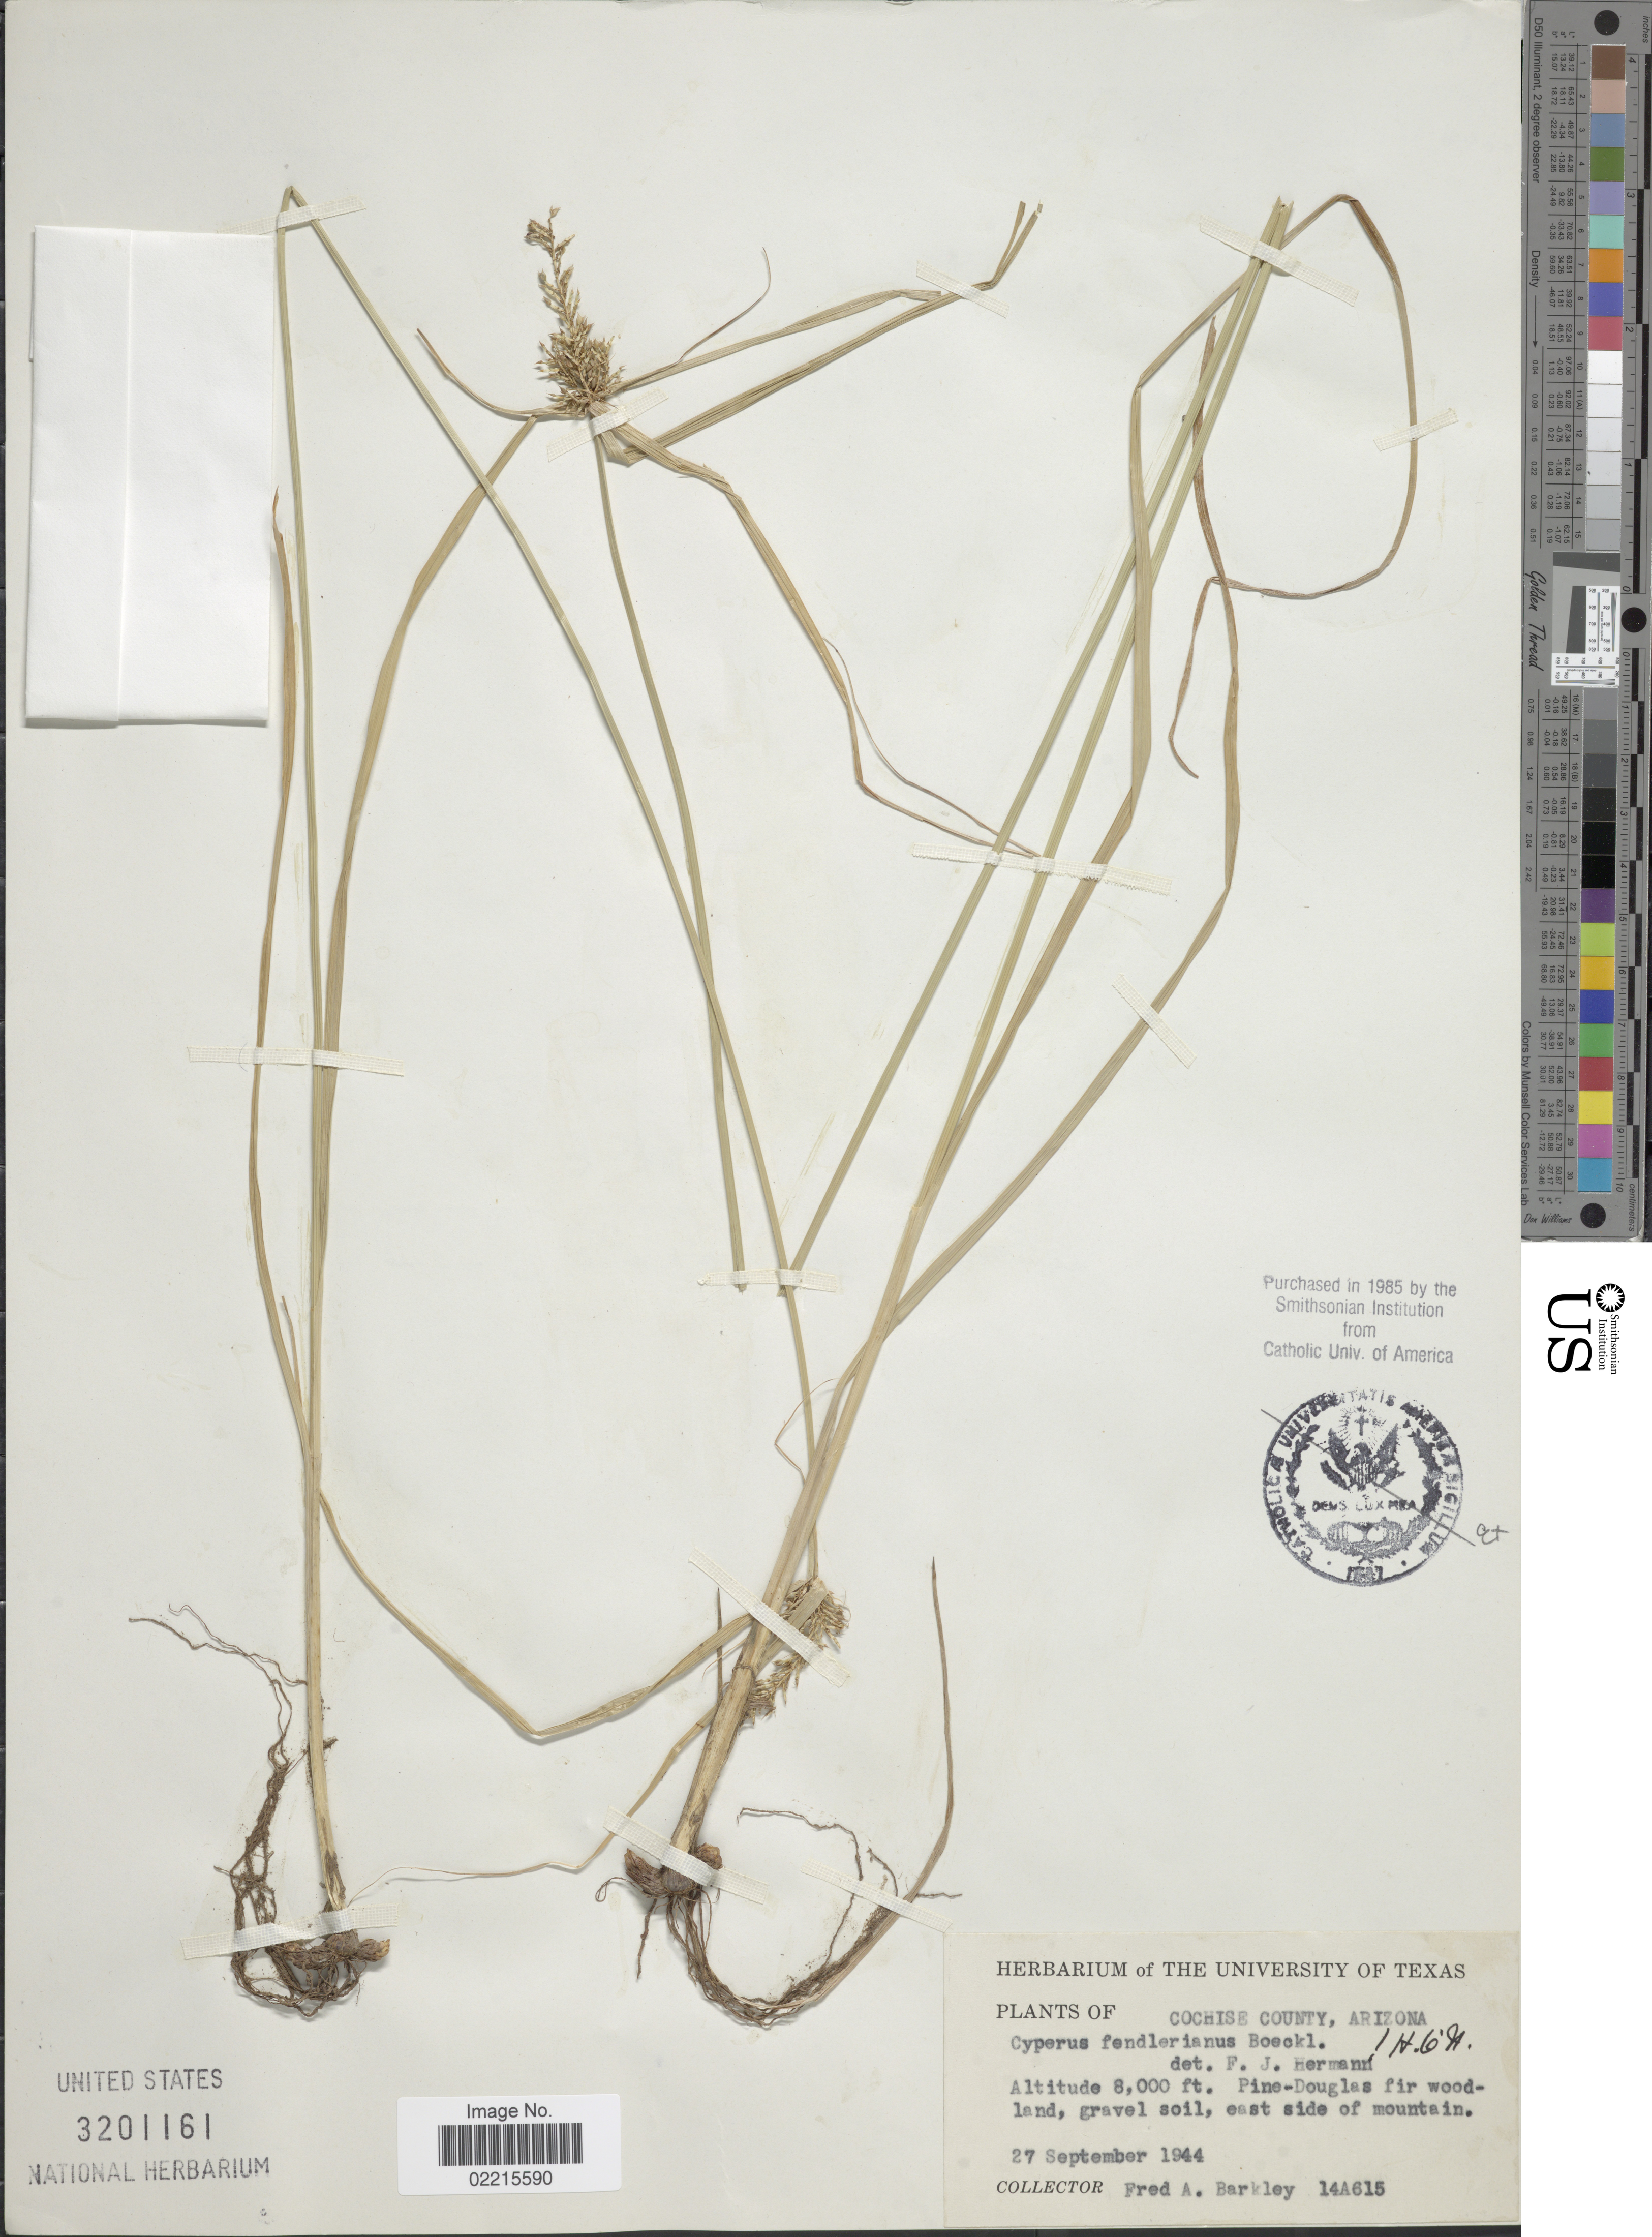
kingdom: Plantae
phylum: Tracheophyta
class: Liliopsida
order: Poales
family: Cyperaceae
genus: Cyperus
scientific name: Cyperus fendlerianus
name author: Boeckeler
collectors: F. A. Barkley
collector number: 14A615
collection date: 1944-09-27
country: United States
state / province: Arizona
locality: Cochise County, Pine-Dougla fir woodland, gravel soil, east side of mountain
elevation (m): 2438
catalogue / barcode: US 3201161